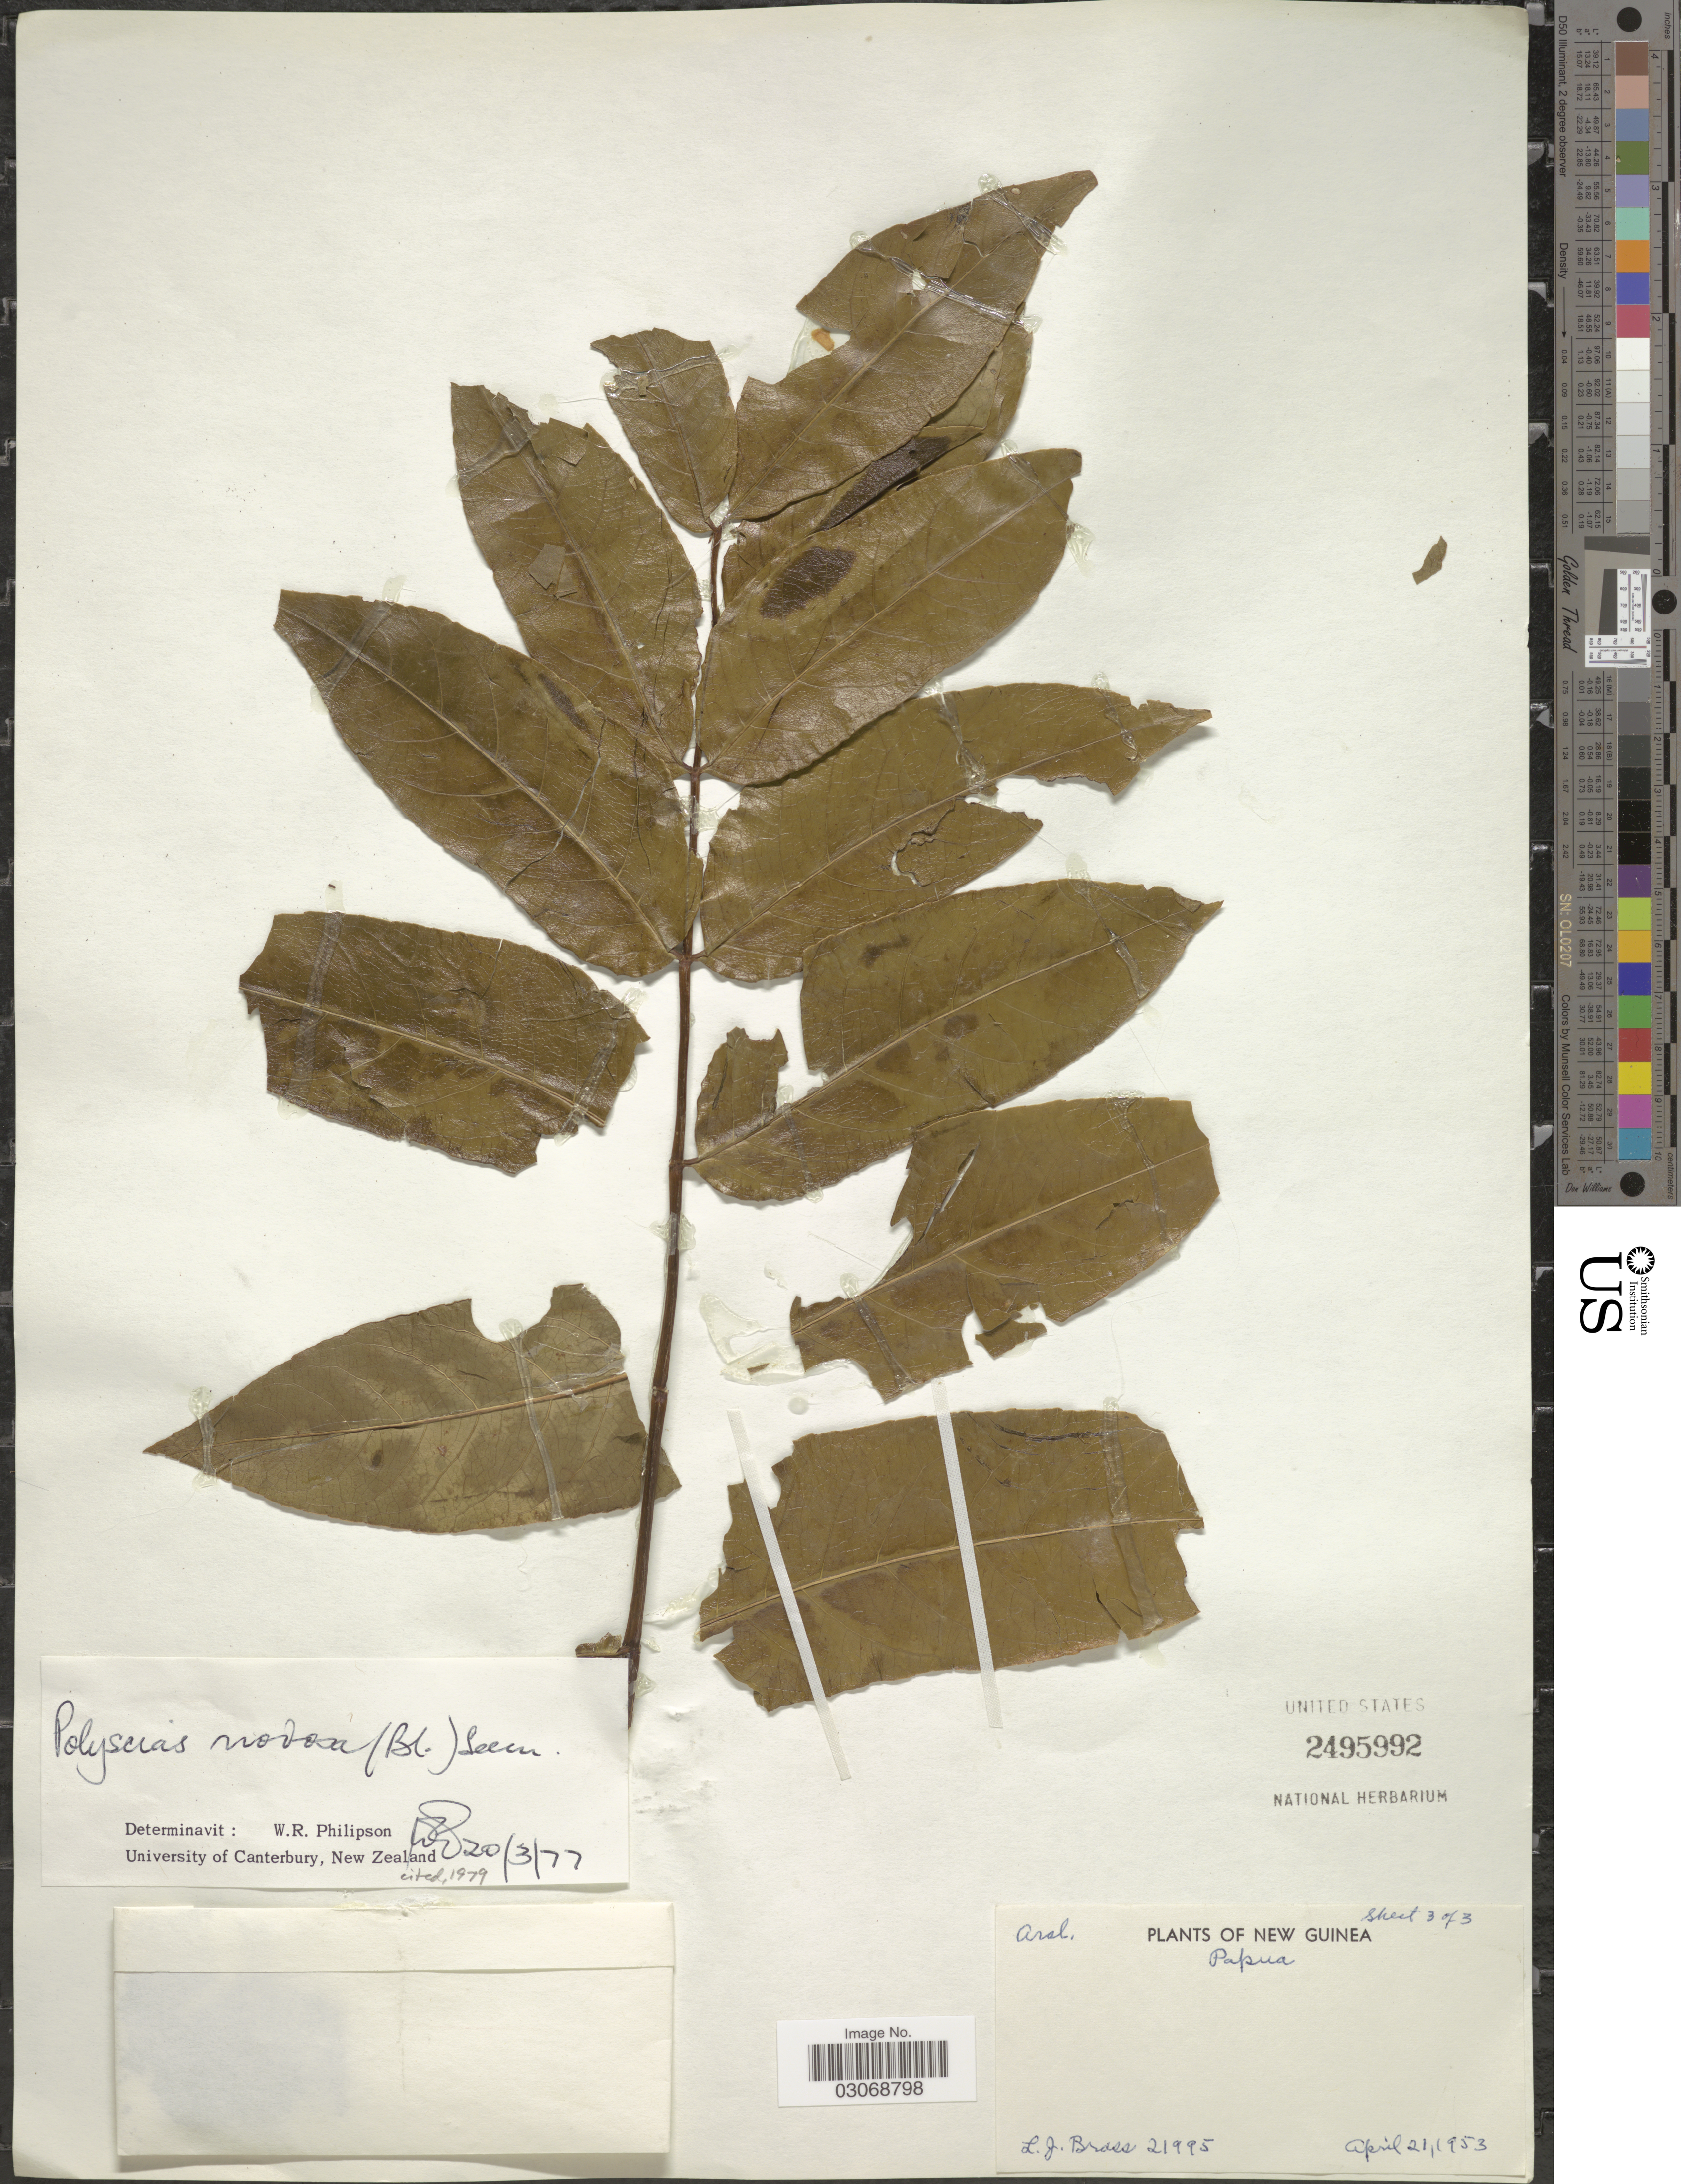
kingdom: Plantae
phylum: Tracheophyta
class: Magnoliopsida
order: Apiales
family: Araliaceae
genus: Polyscias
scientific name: Polyscias nodosa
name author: (Blume) Seem.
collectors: L. J. Brass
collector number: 21995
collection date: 1953-04-21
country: Papua New Guinea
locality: New Guinea, Papua.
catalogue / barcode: US 2495992